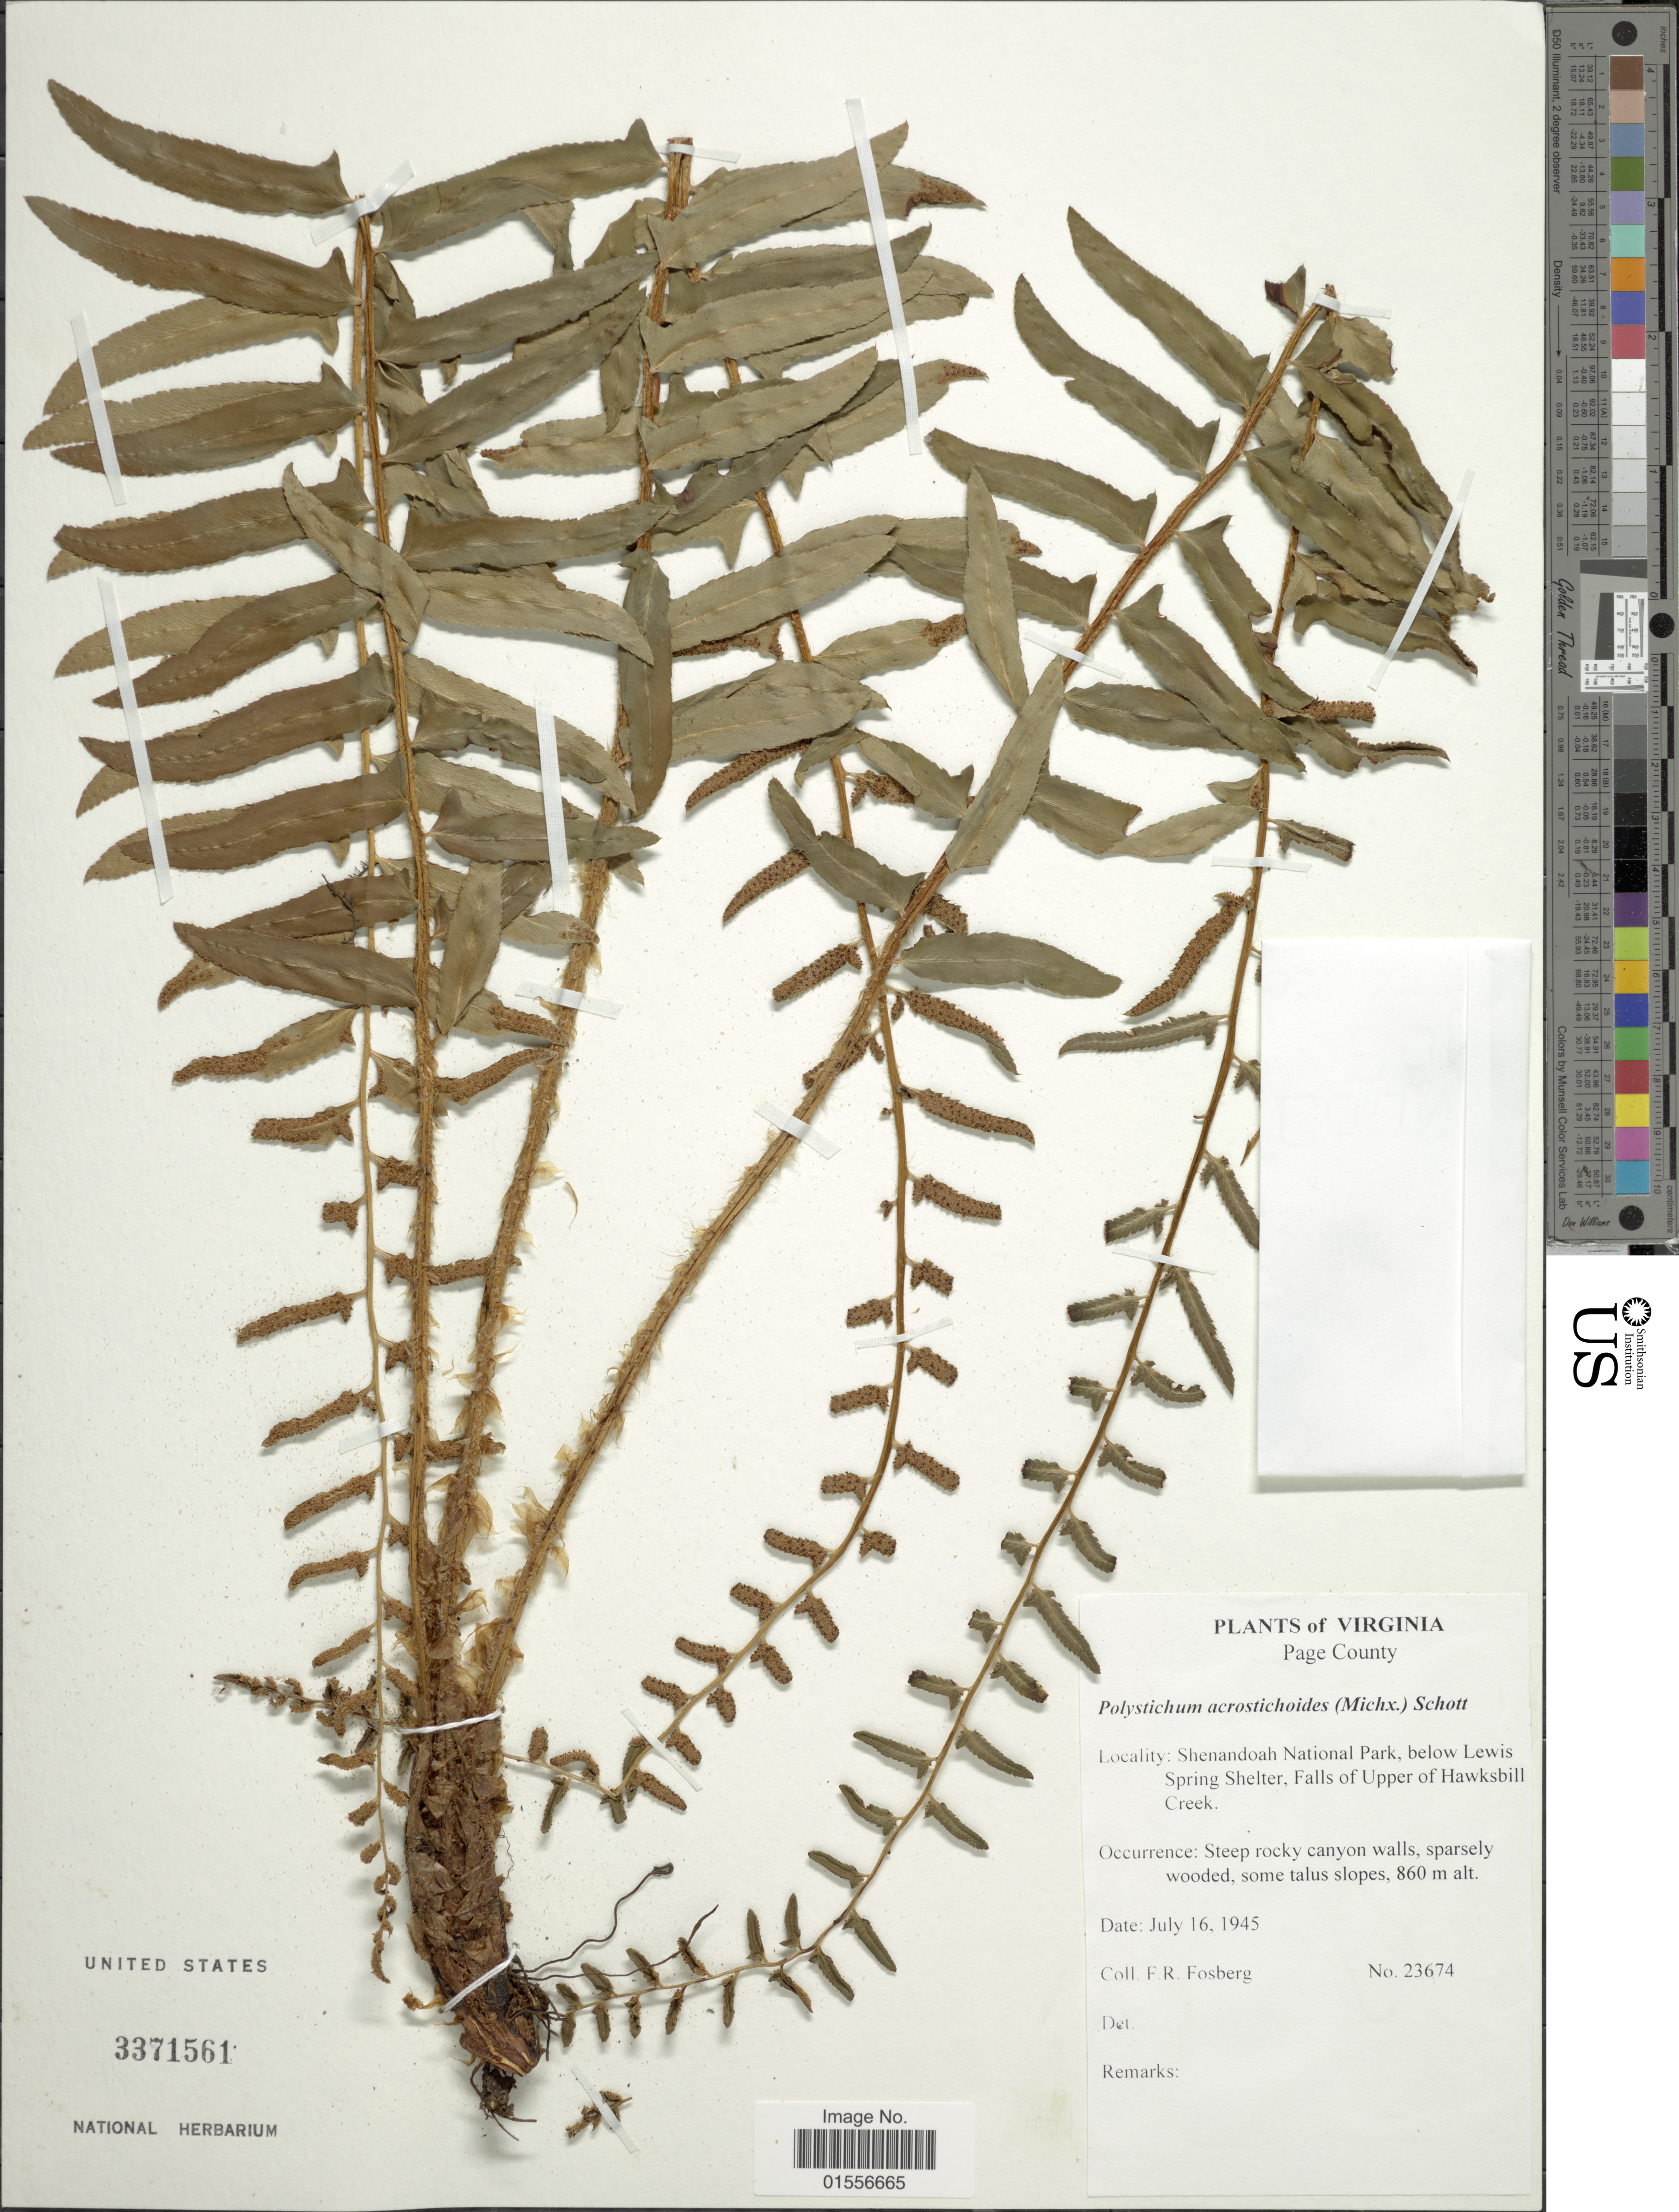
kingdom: Plantae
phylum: Tracheophyta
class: Polypodiopsida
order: Polypodiales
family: Dryopteridaceae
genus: Polystichum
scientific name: Polystichum acrostichoides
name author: (Michx.) Schott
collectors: F. R. Fosberg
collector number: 23674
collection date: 1945-07-16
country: United States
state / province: Virginia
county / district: Page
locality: Shenandoah National Park, below Lewis Spring Shelter, Falls of Upper of Hawksbill Creek.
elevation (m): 860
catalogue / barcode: US 3371561